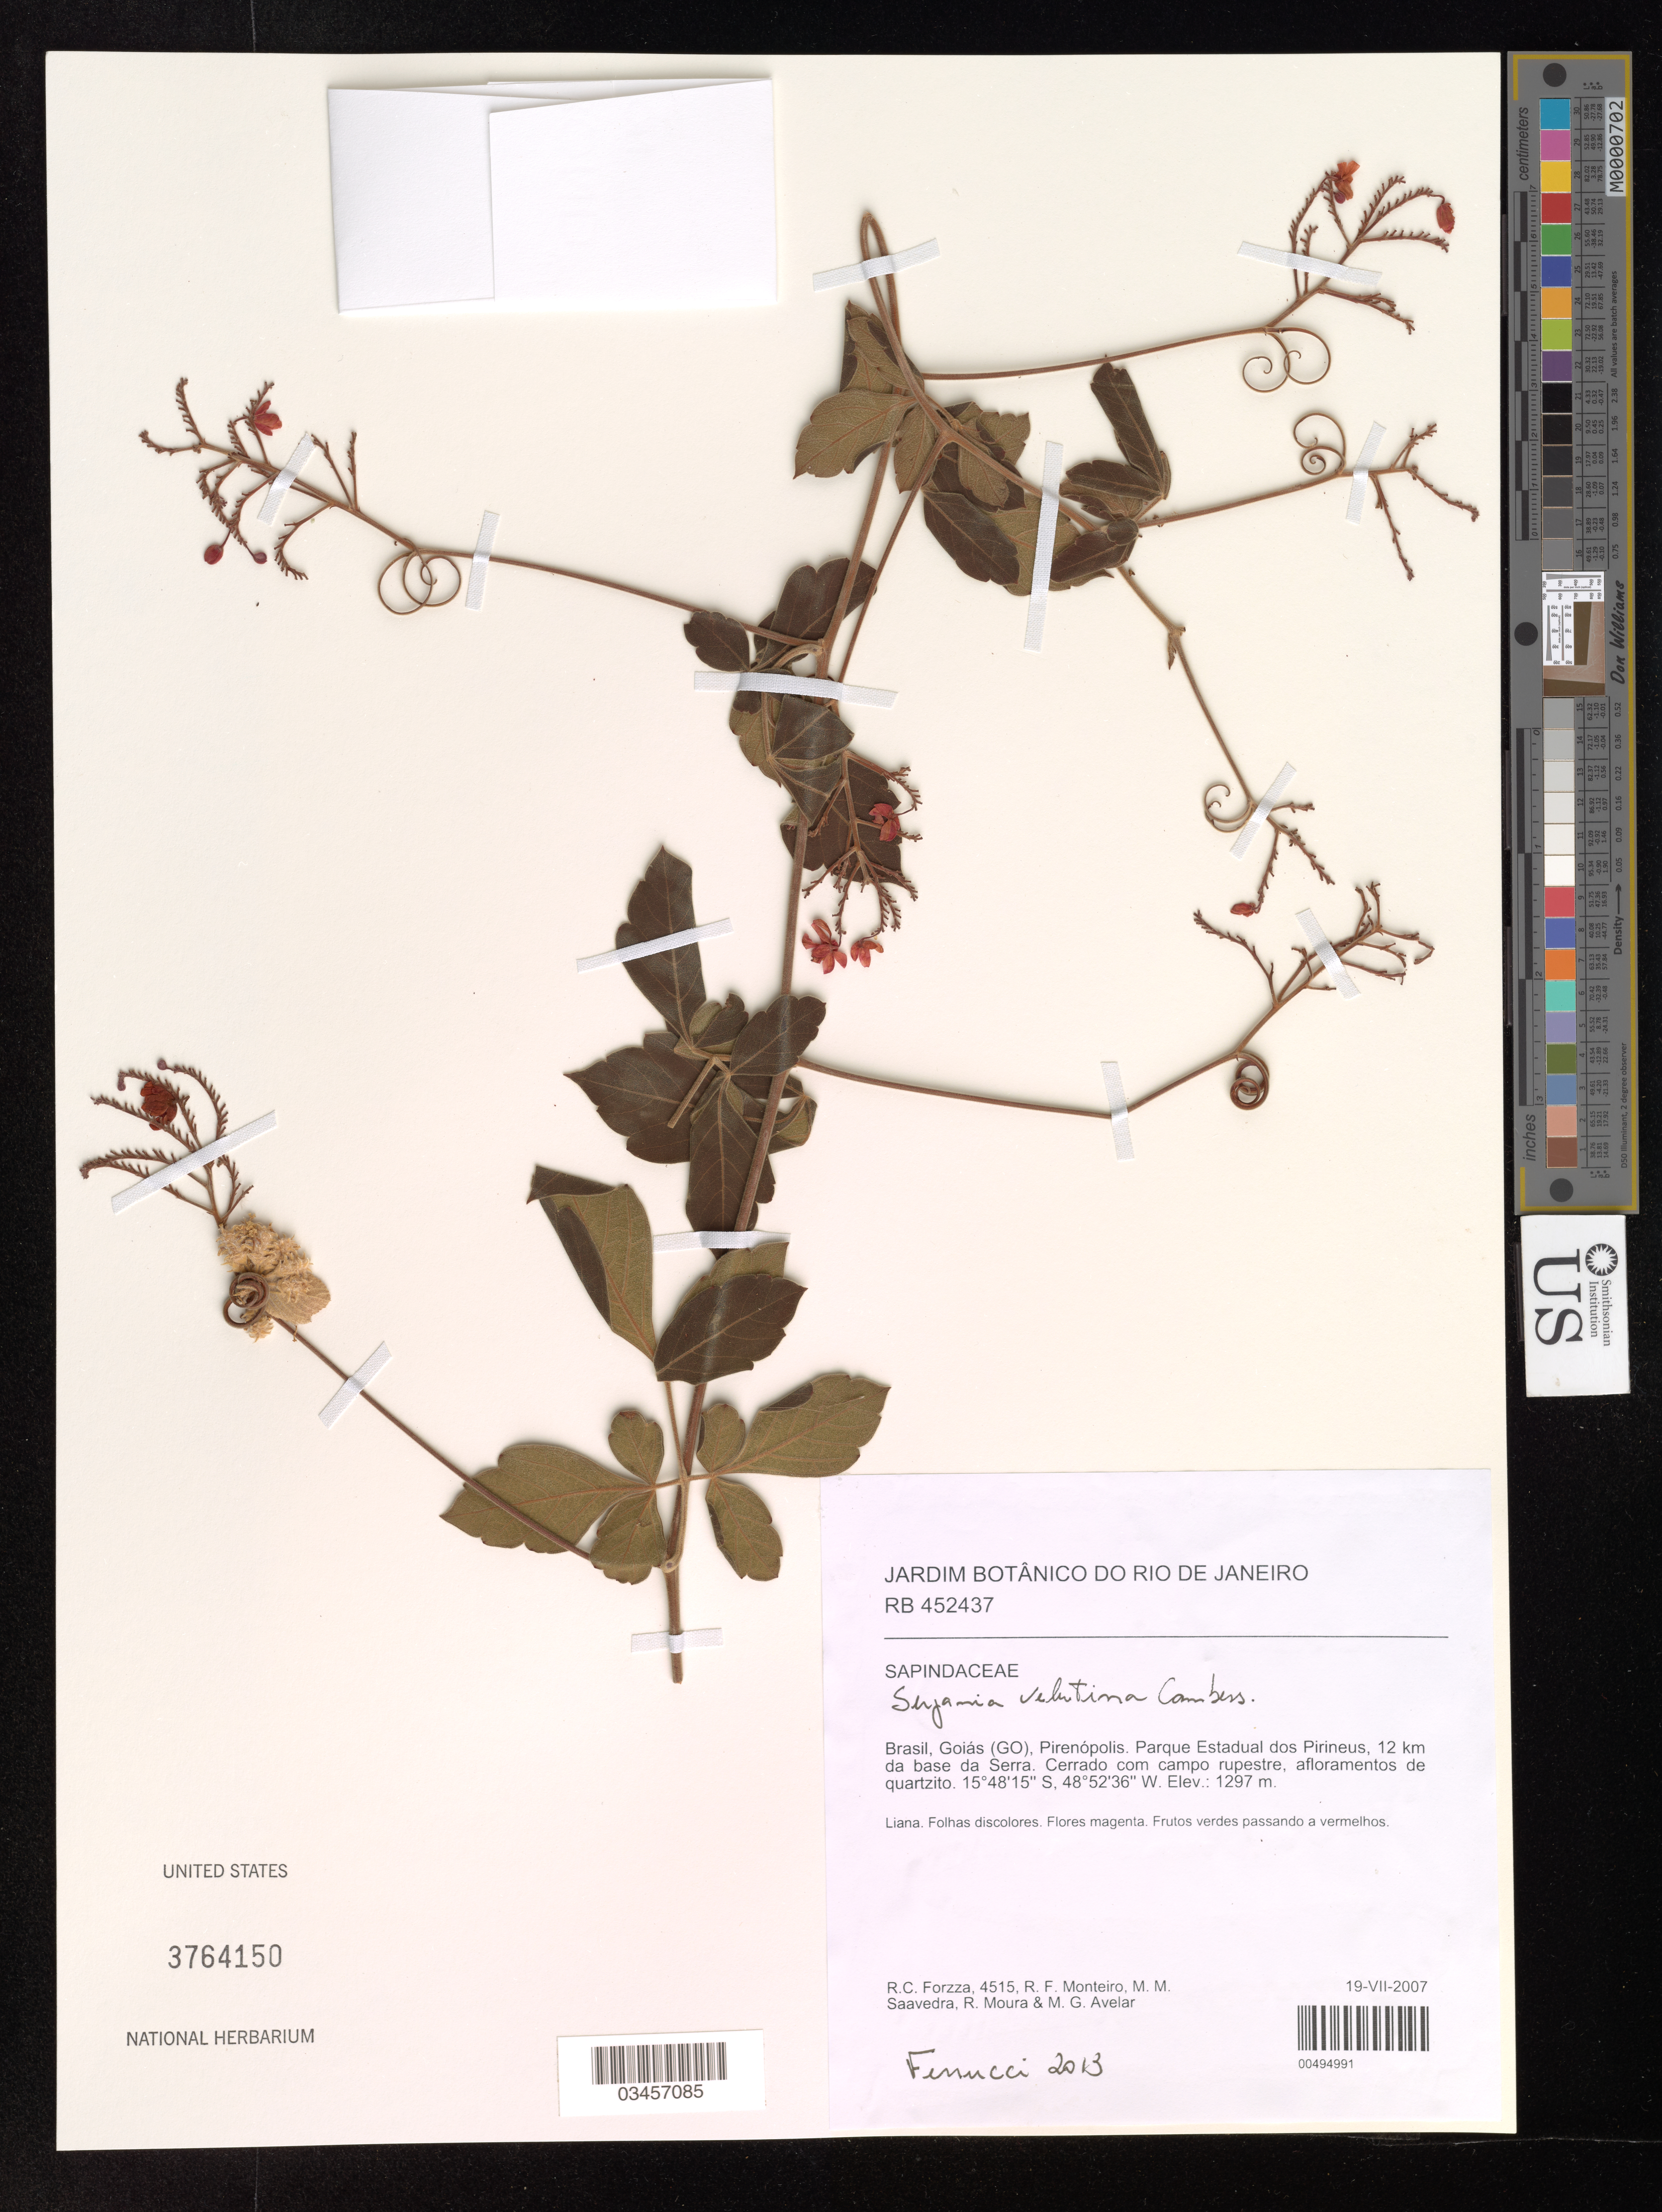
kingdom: Plantae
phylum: Tracheophyta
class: Magnoliopsida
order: Sapindales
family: Sapindaceae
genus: Serjania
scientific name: Serjania velutina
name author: Cambess.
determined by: Ferrucci, María S.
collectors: R. C. Forzza, R. F. Monteiro, M. Saavedra, R. Moura & M. Avelar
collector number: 4515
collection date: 2007-07-19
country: Brazil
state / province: Goiás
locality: Pirenópolis. Paque Estadual dos Pirineus, 12 km da base da Serra.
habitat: Cerrado com campo rupestre. afloramentos de quartzito.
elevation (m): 1297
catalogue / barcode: US 3764150